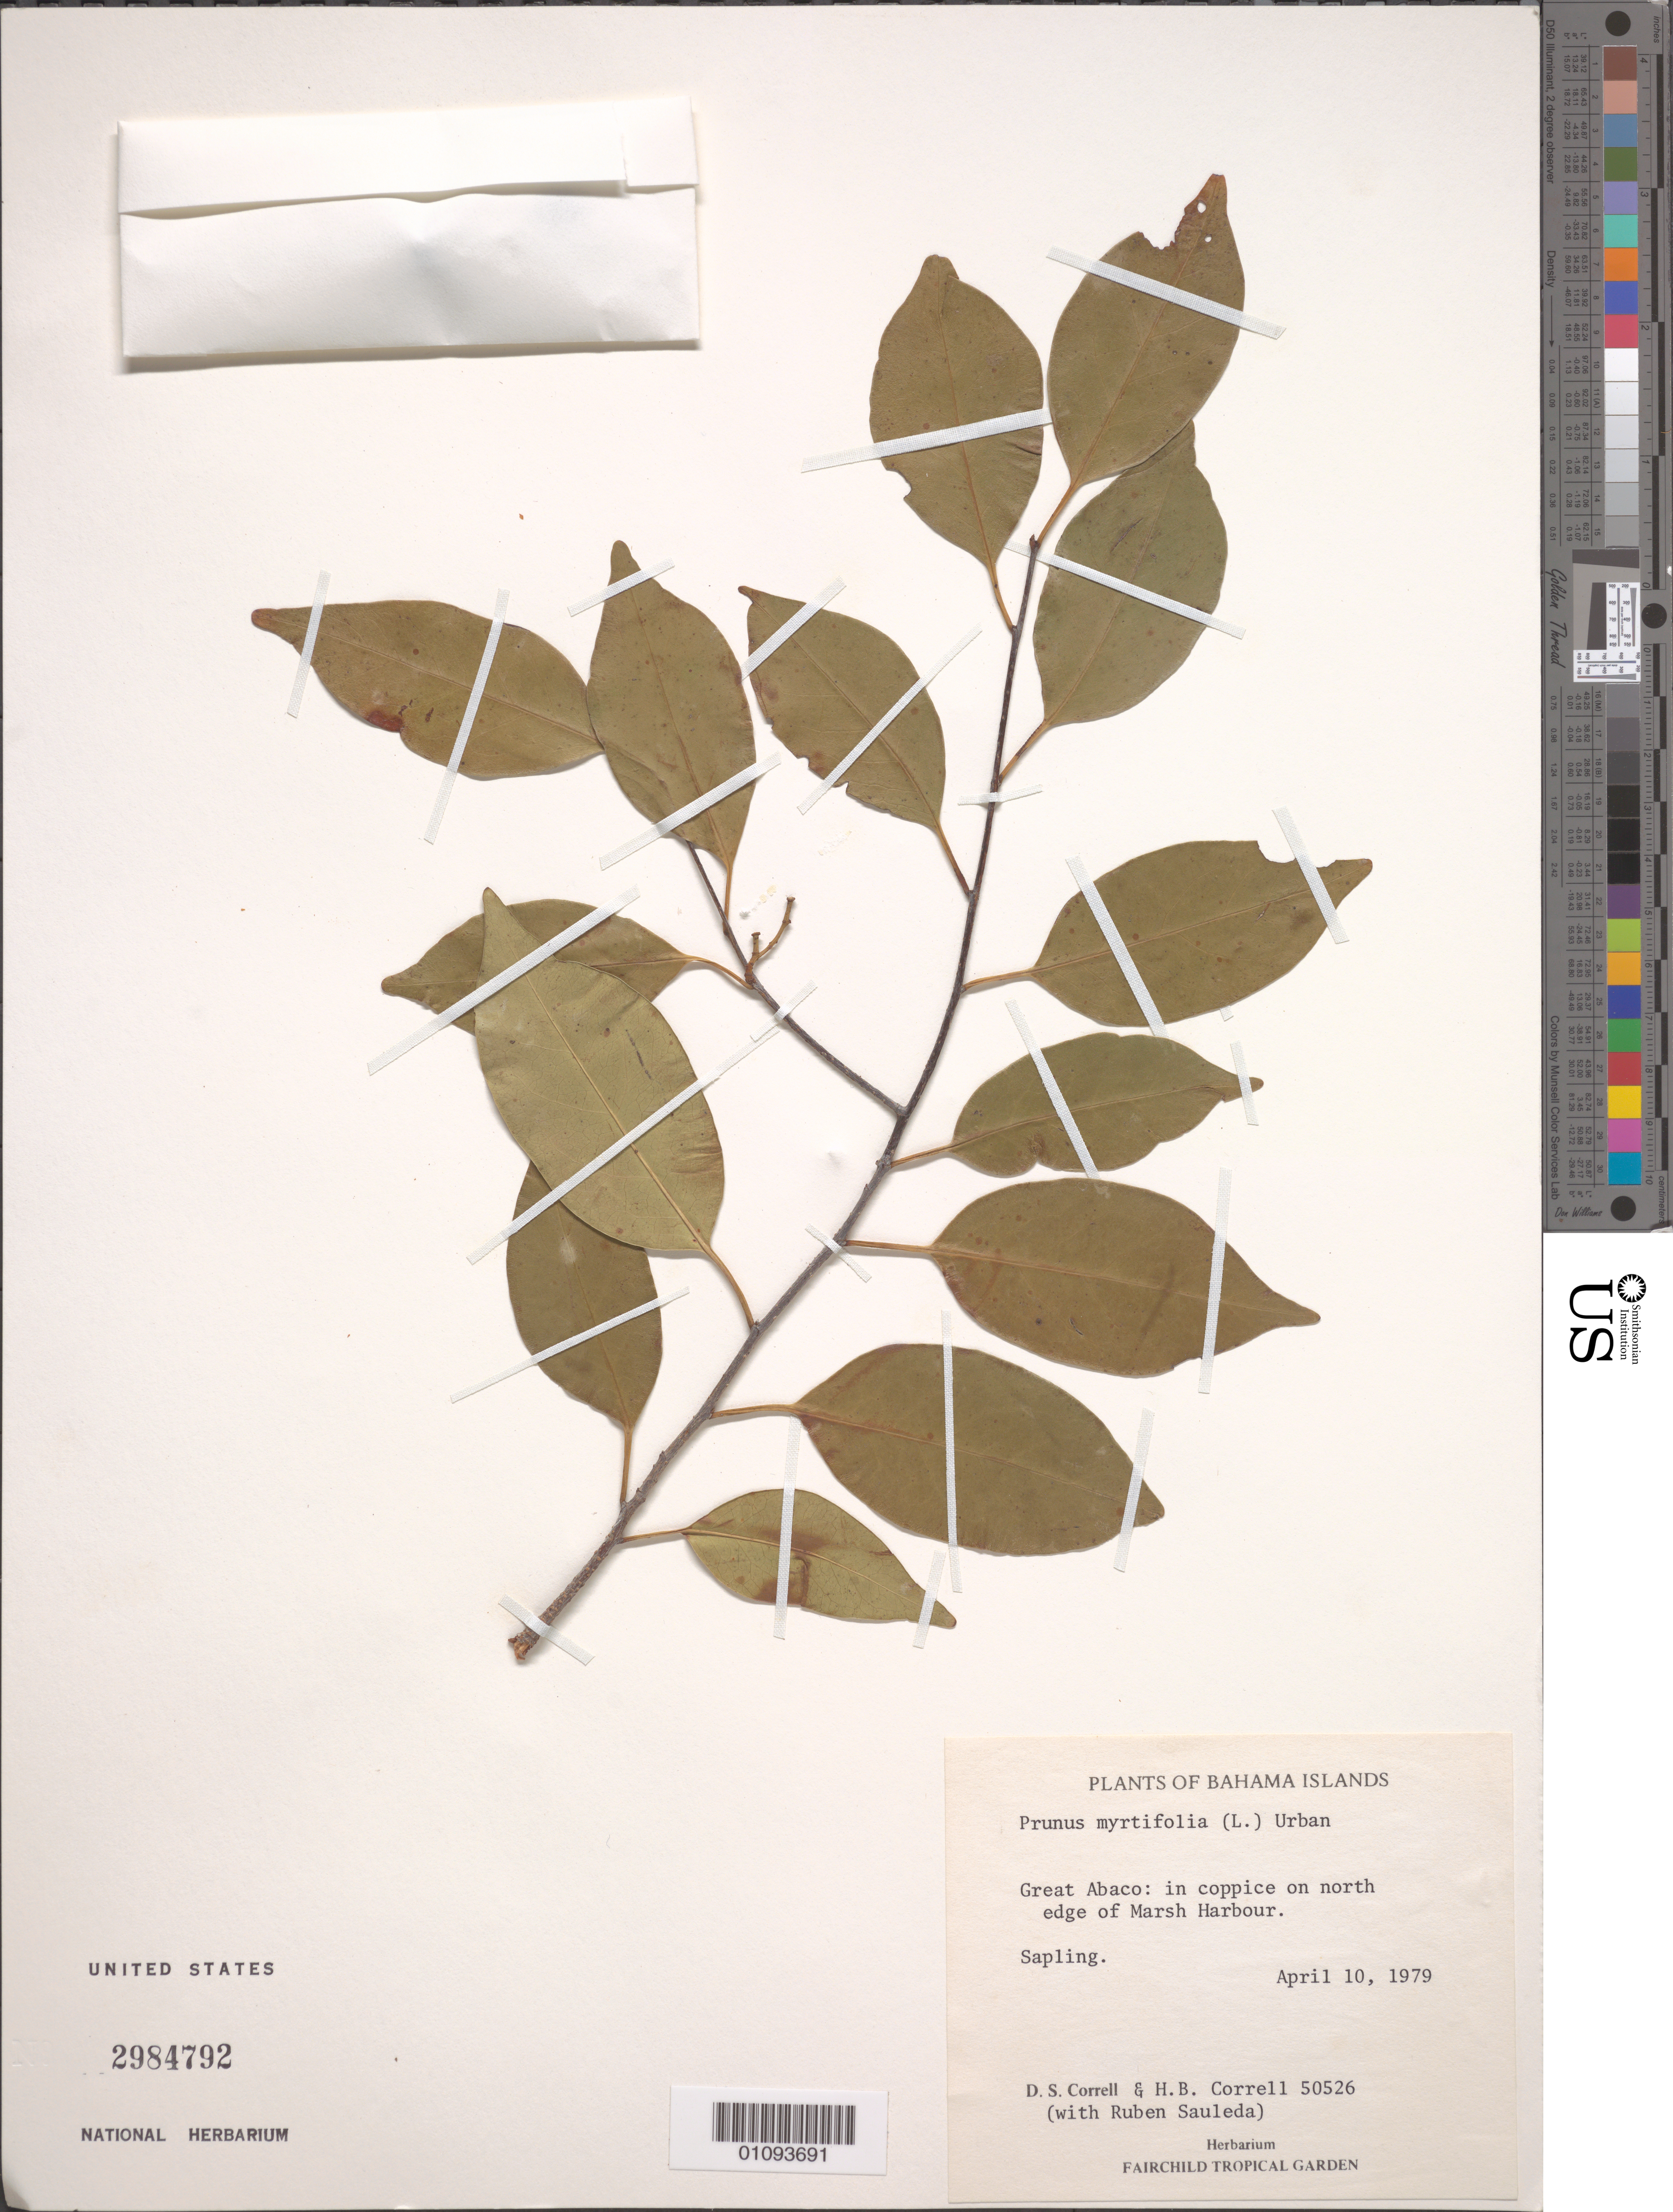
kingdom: Plantae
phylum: Tracheophyta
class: Magnoliopsida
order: Rosales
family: Rosaceae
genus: Prunus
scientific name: Prunus myrtifolia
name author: (L.) Urb.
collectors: D. S. Correll, H. Correll & R. Sauleda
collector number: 50526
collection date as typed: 10 Apr 1979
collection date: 1979-04-10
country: Bahamas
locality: Great Albaco: In coppice on northern edge of Marsh Harbour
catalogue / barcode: US 2984792